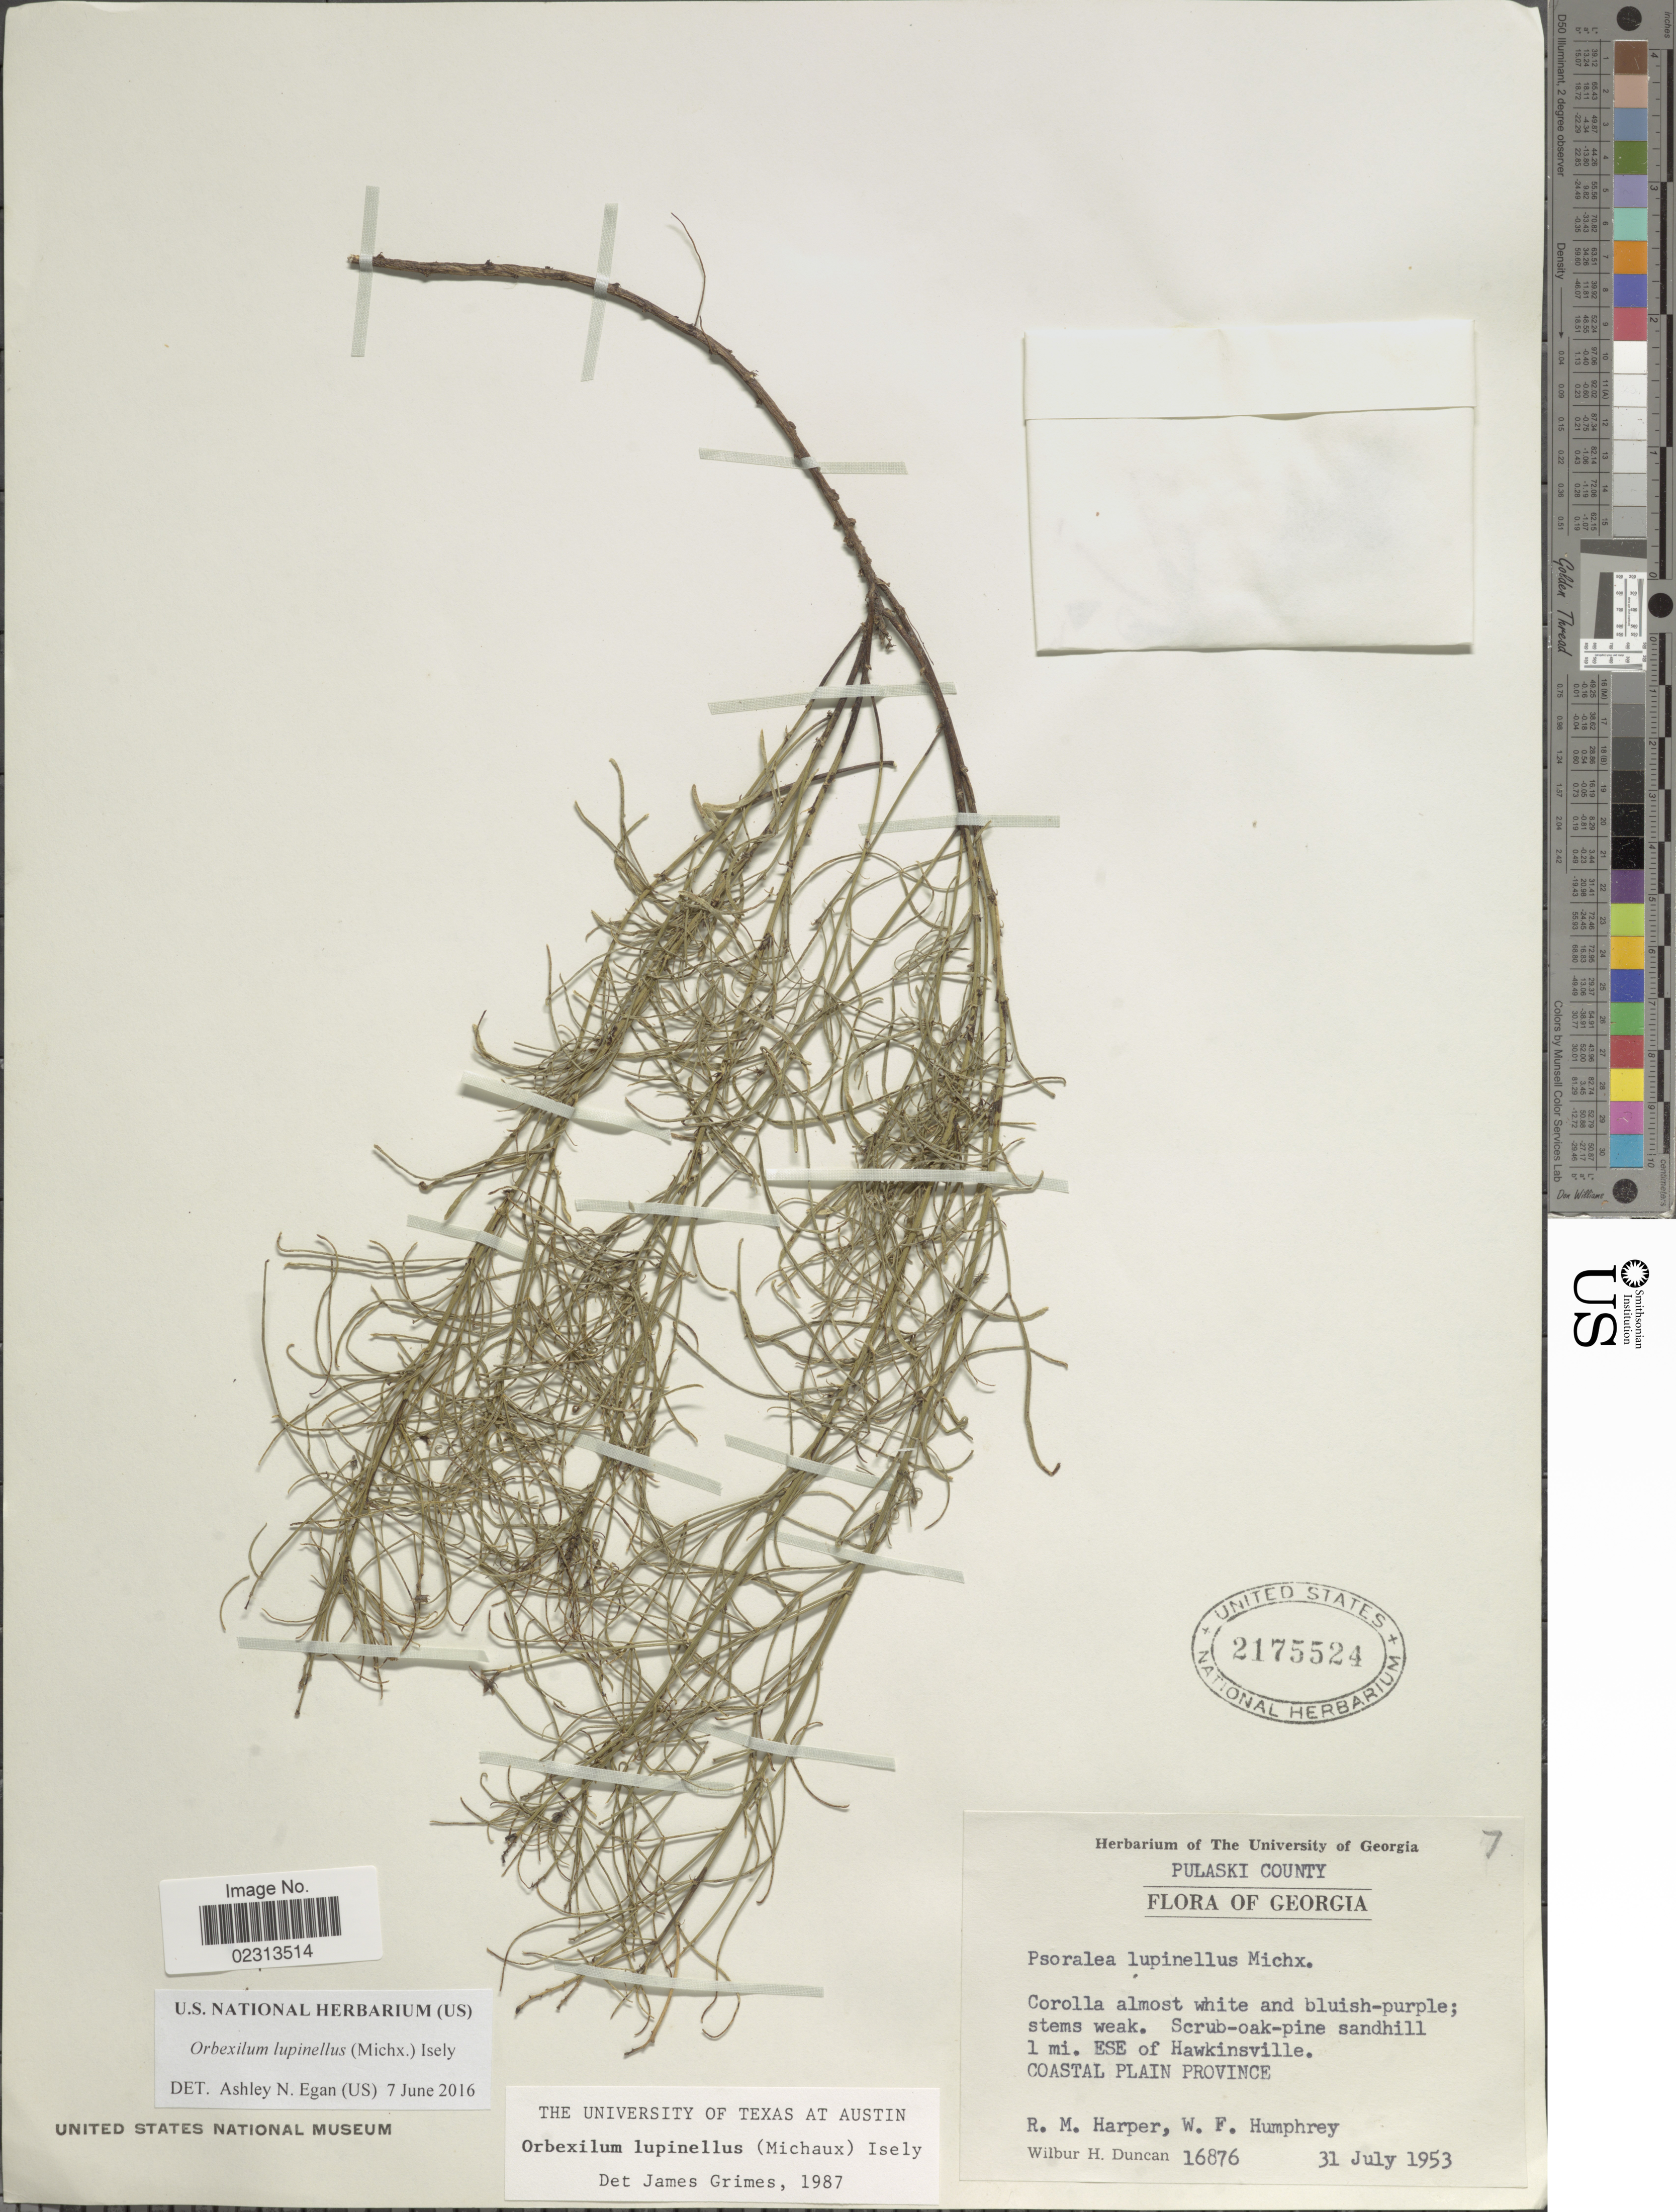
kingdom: Plantae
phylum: Tracheophyta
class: Magnoliopsida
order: Fabales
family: Fabaceae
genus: Orbexilum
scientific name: Orbexilum lupinellus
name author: (Michx.) Isley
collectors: W. H. Duncan, R. M. Harper & W. Humphrey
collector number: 16876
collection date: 1953-07-31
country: United States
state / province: Georgia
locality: Pulaski County, 1 mi. ESE of Hawkinsville. Coastal Plain Province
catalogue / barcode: US 2177524